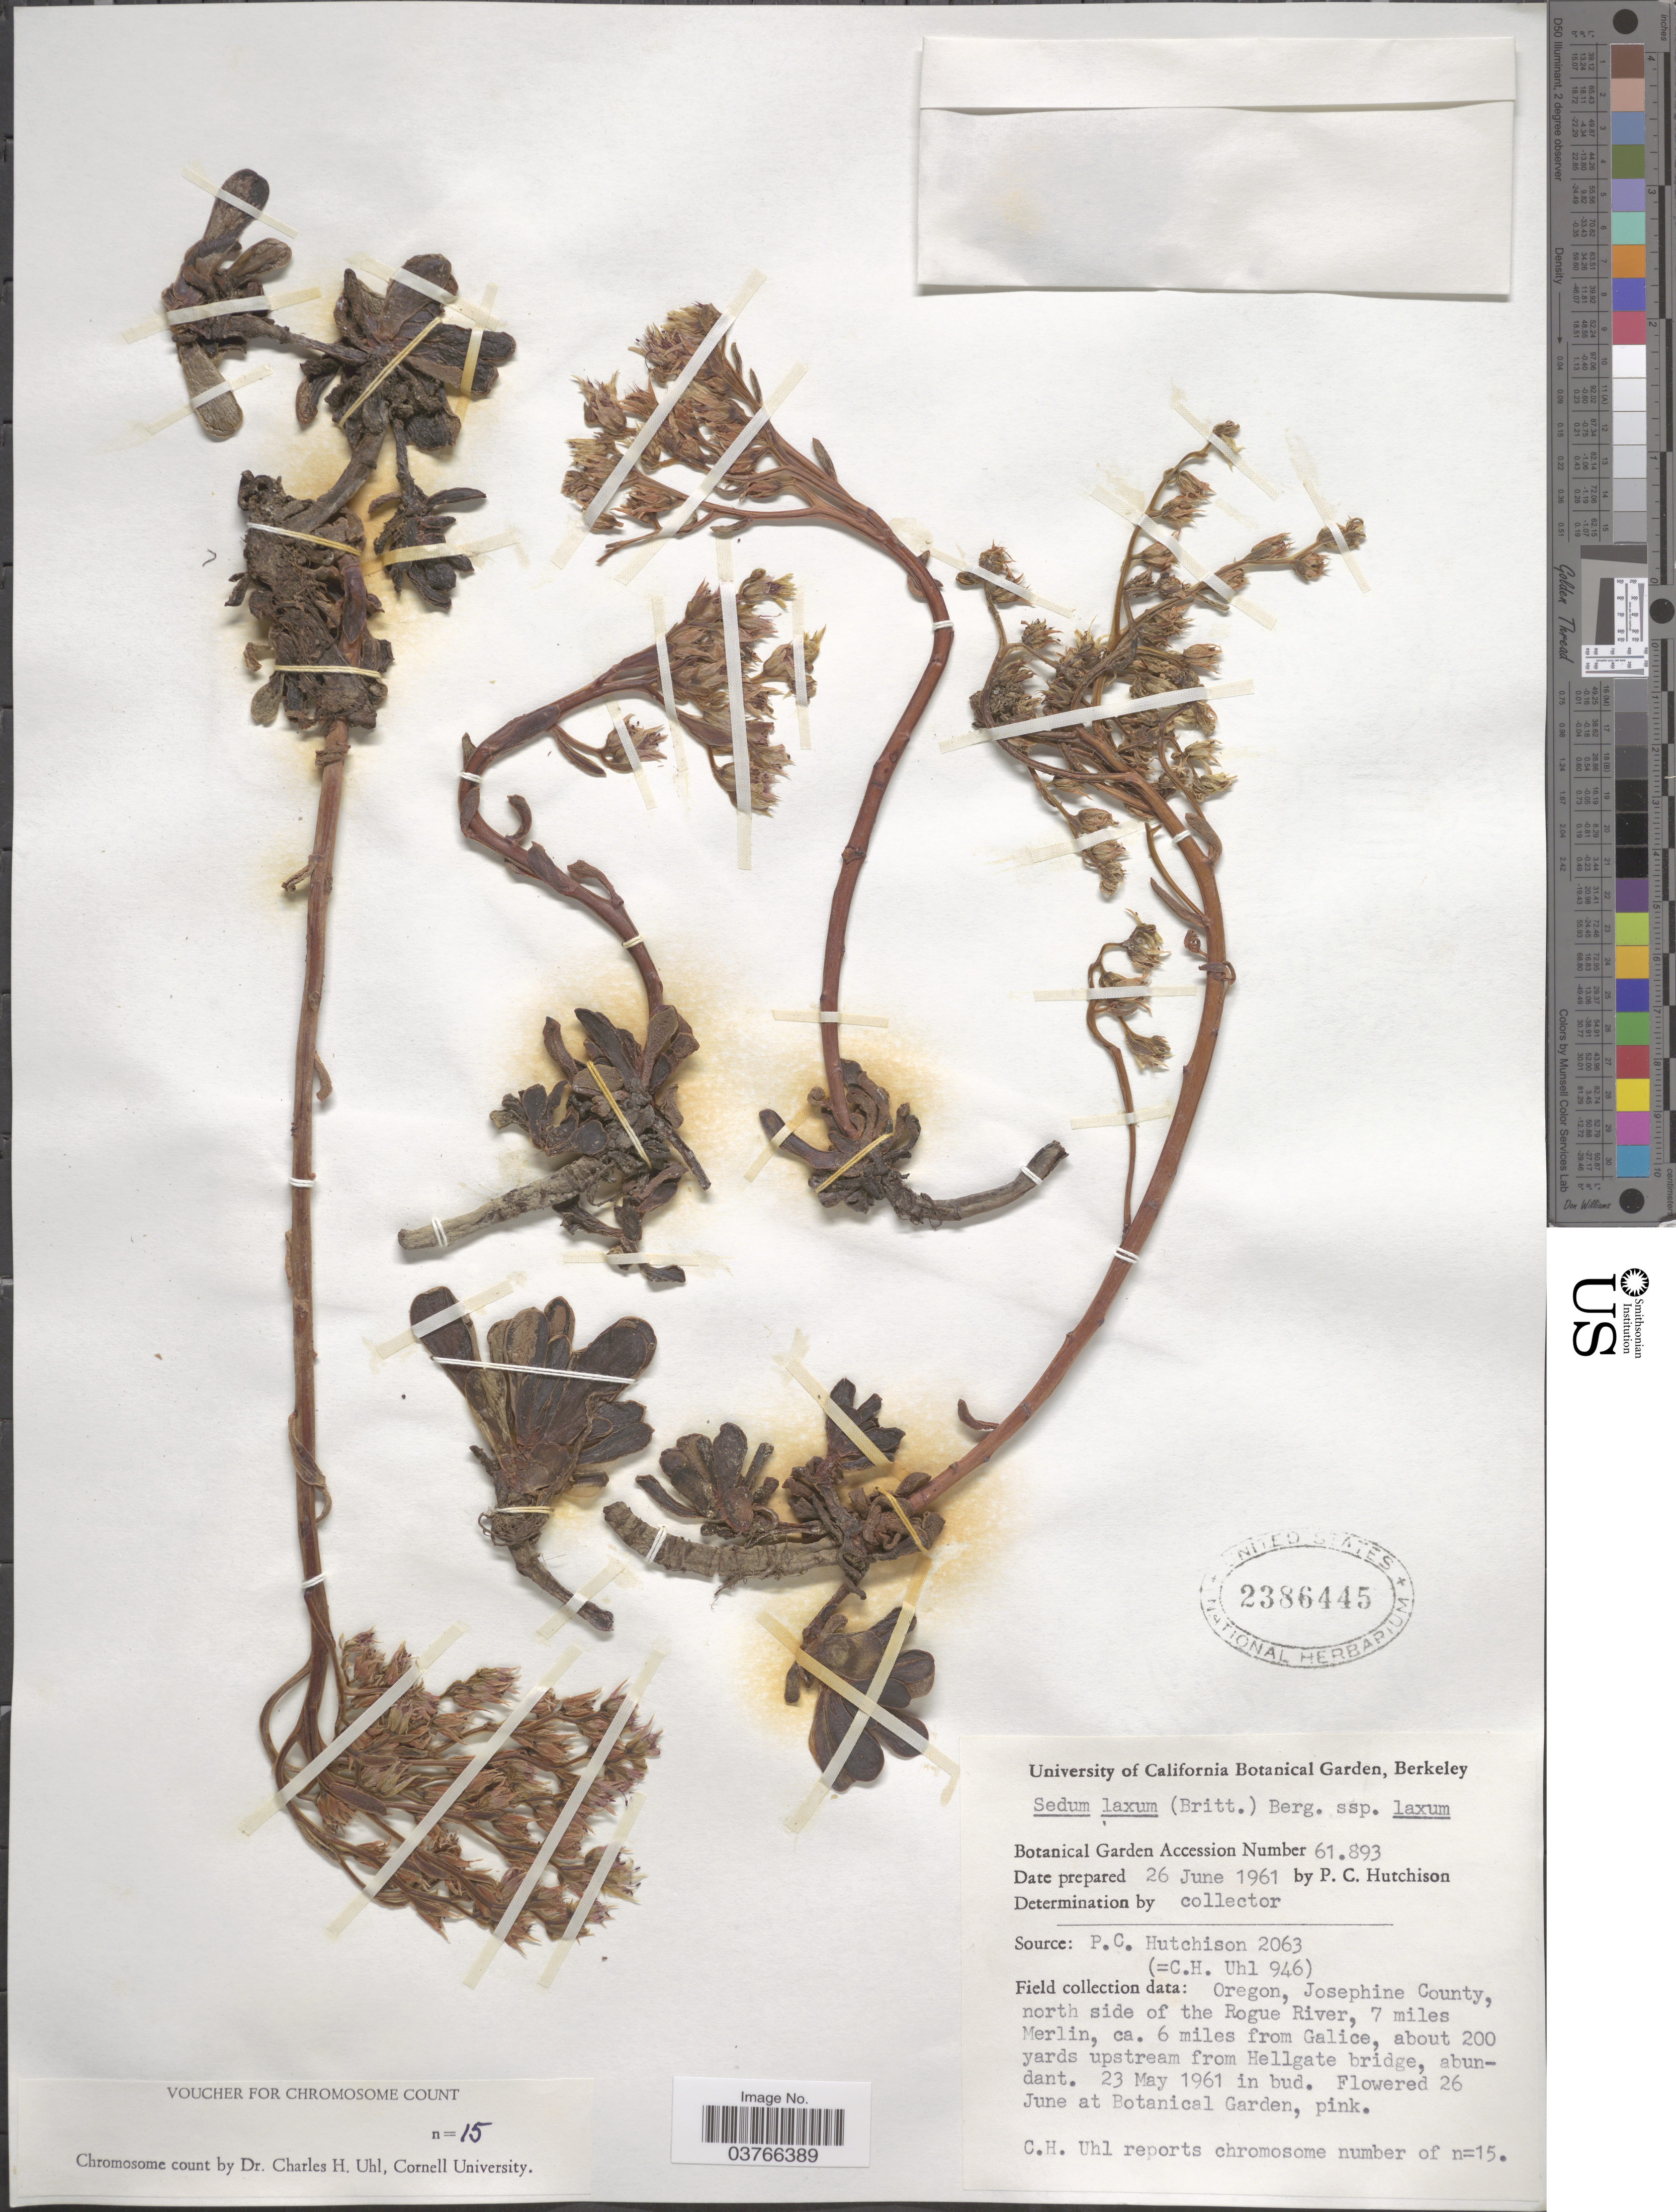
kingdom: Plantae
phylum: Tracheophyta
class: Magnoliopsida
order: Saxifragales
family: Crassulaceae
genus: Sedum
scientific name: Sedum laxum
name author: (Britton) A. Berger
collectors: P. C. Hutchison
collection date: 1961-06-26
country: United States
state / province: California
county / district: Alameda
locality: University of California Botanical Garden, Berkeley.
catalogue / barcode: US 2386445